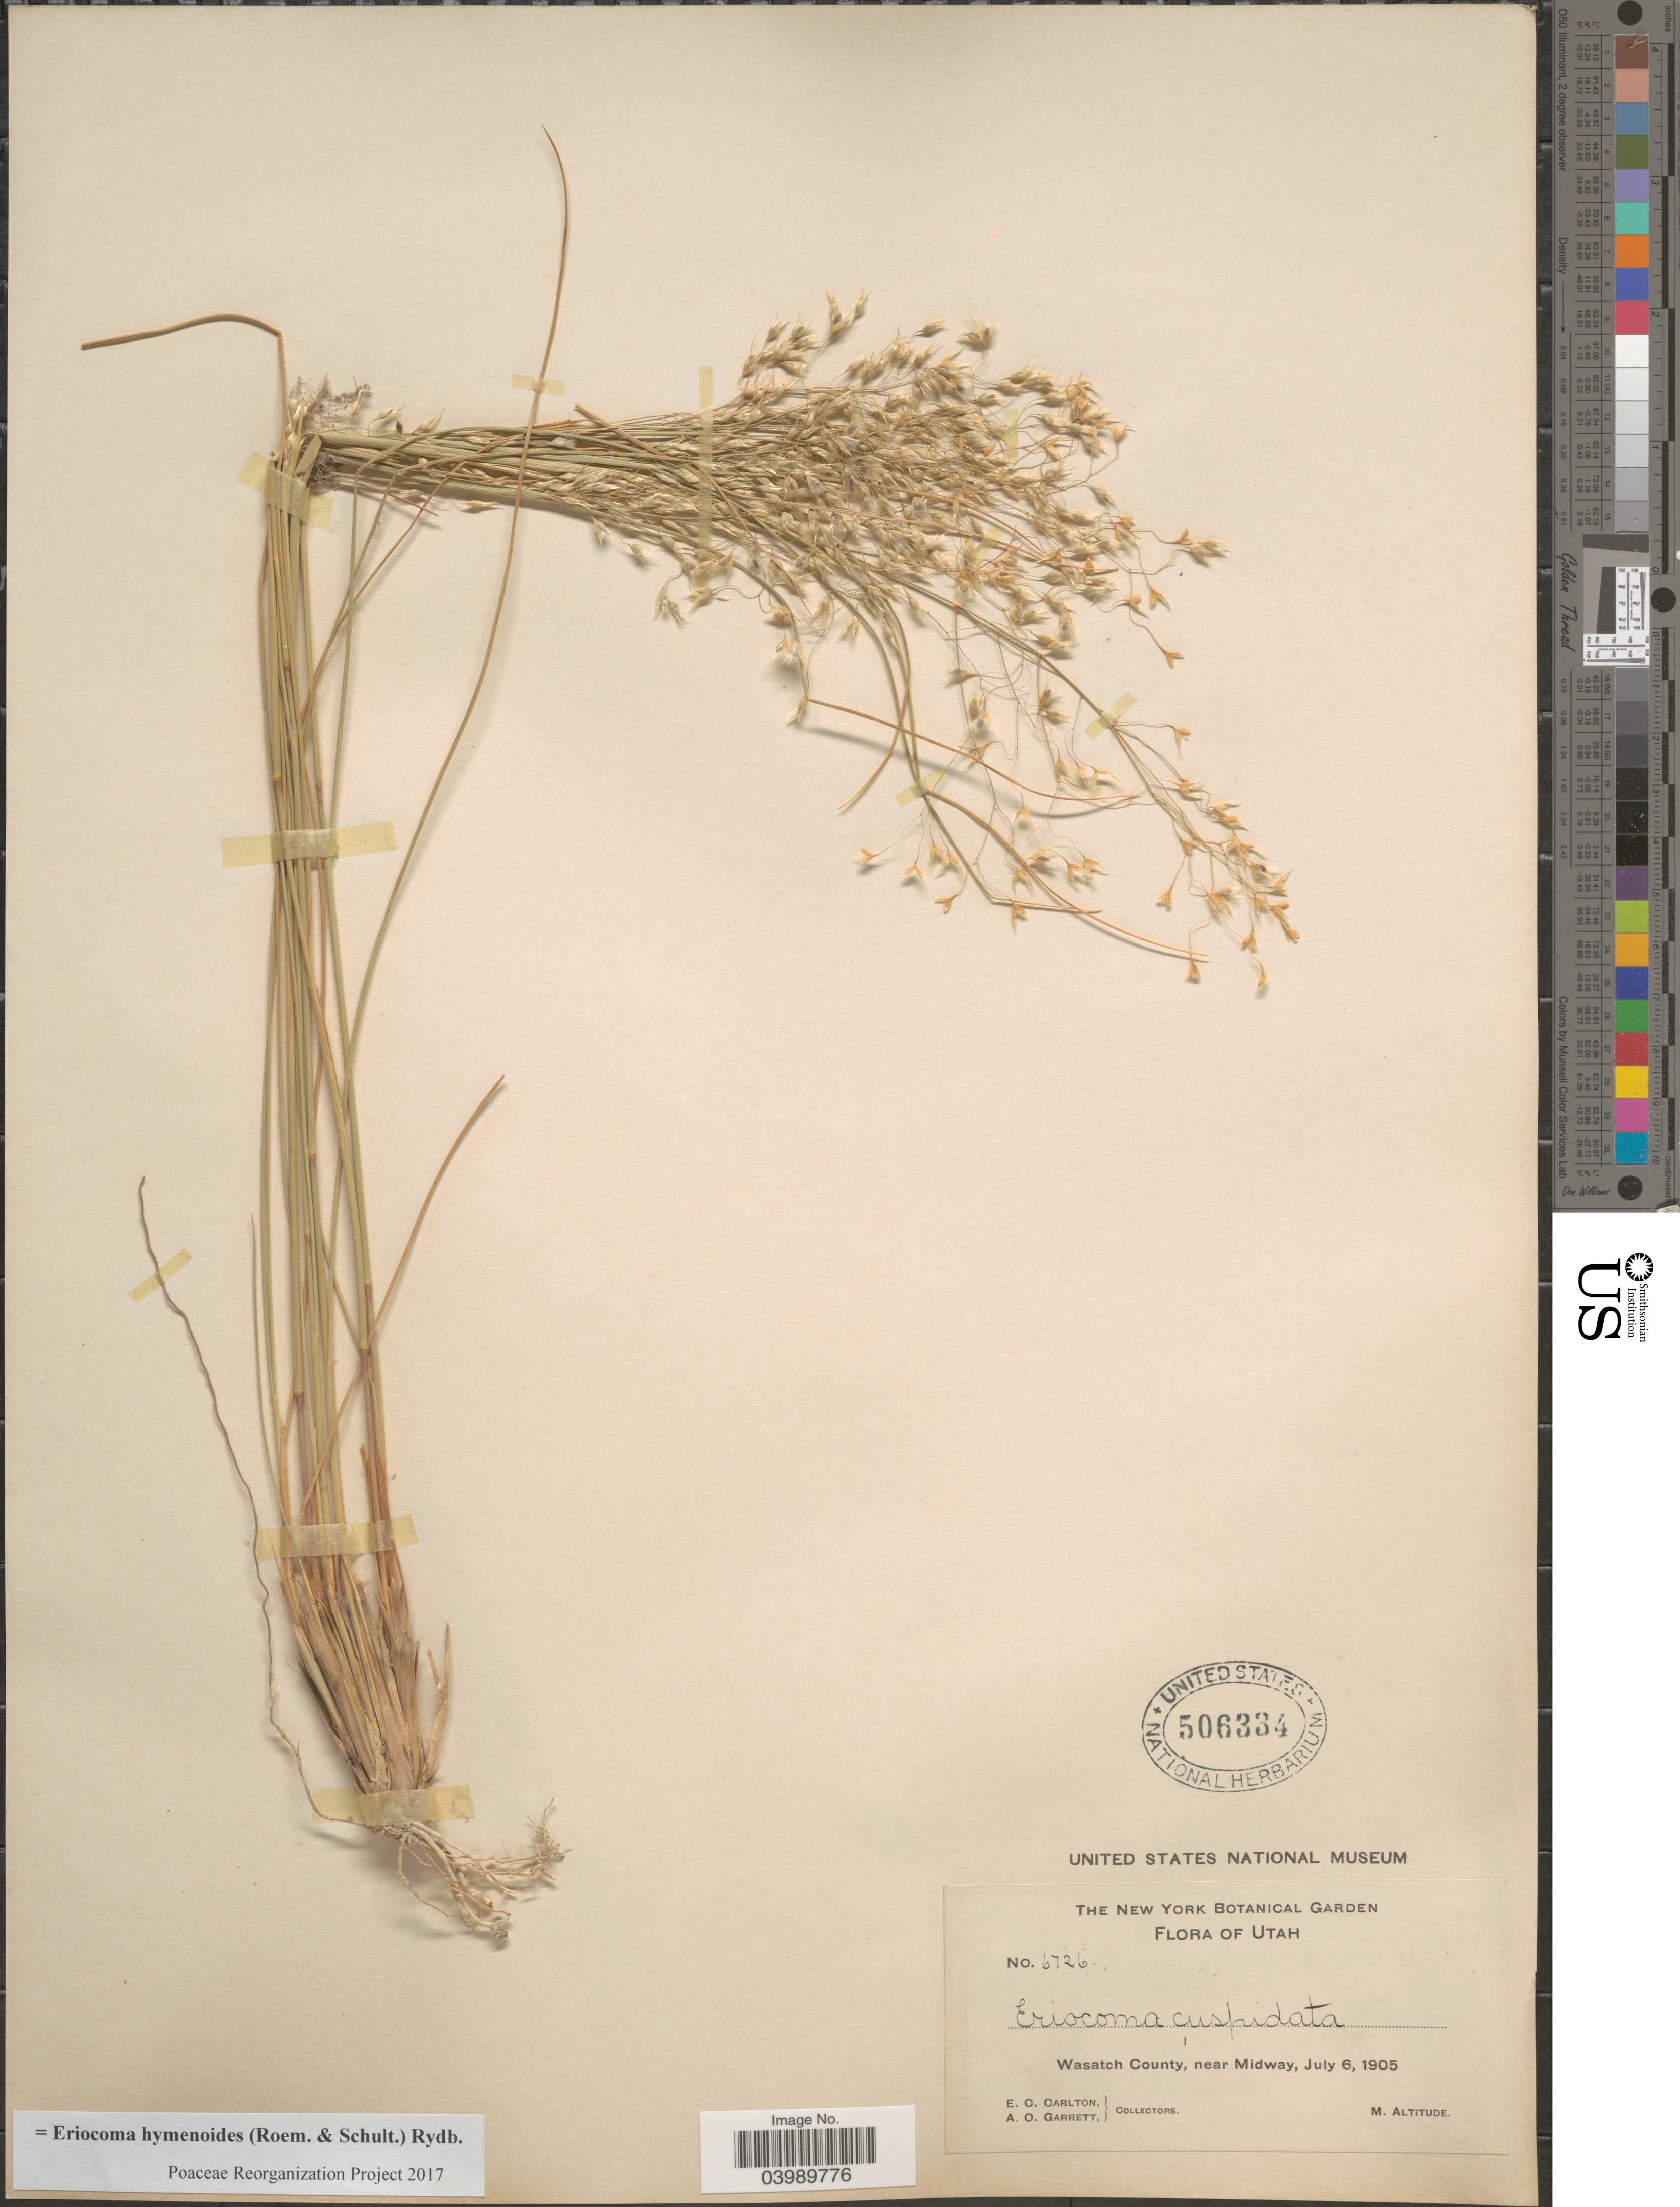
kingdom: Plantae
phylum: Tracheophyta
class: Liliopsida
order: Poales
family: Poaceae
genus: Eriocoma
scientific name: Eriocoma hymenoides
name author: (Roem. & Schult.) Rydb.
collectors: E. Carlton & A. O. Garrett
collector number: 6726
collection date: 1905-07-06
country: United States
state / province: Utah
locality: Wasatch County, near Midway.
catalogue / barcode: US 506334